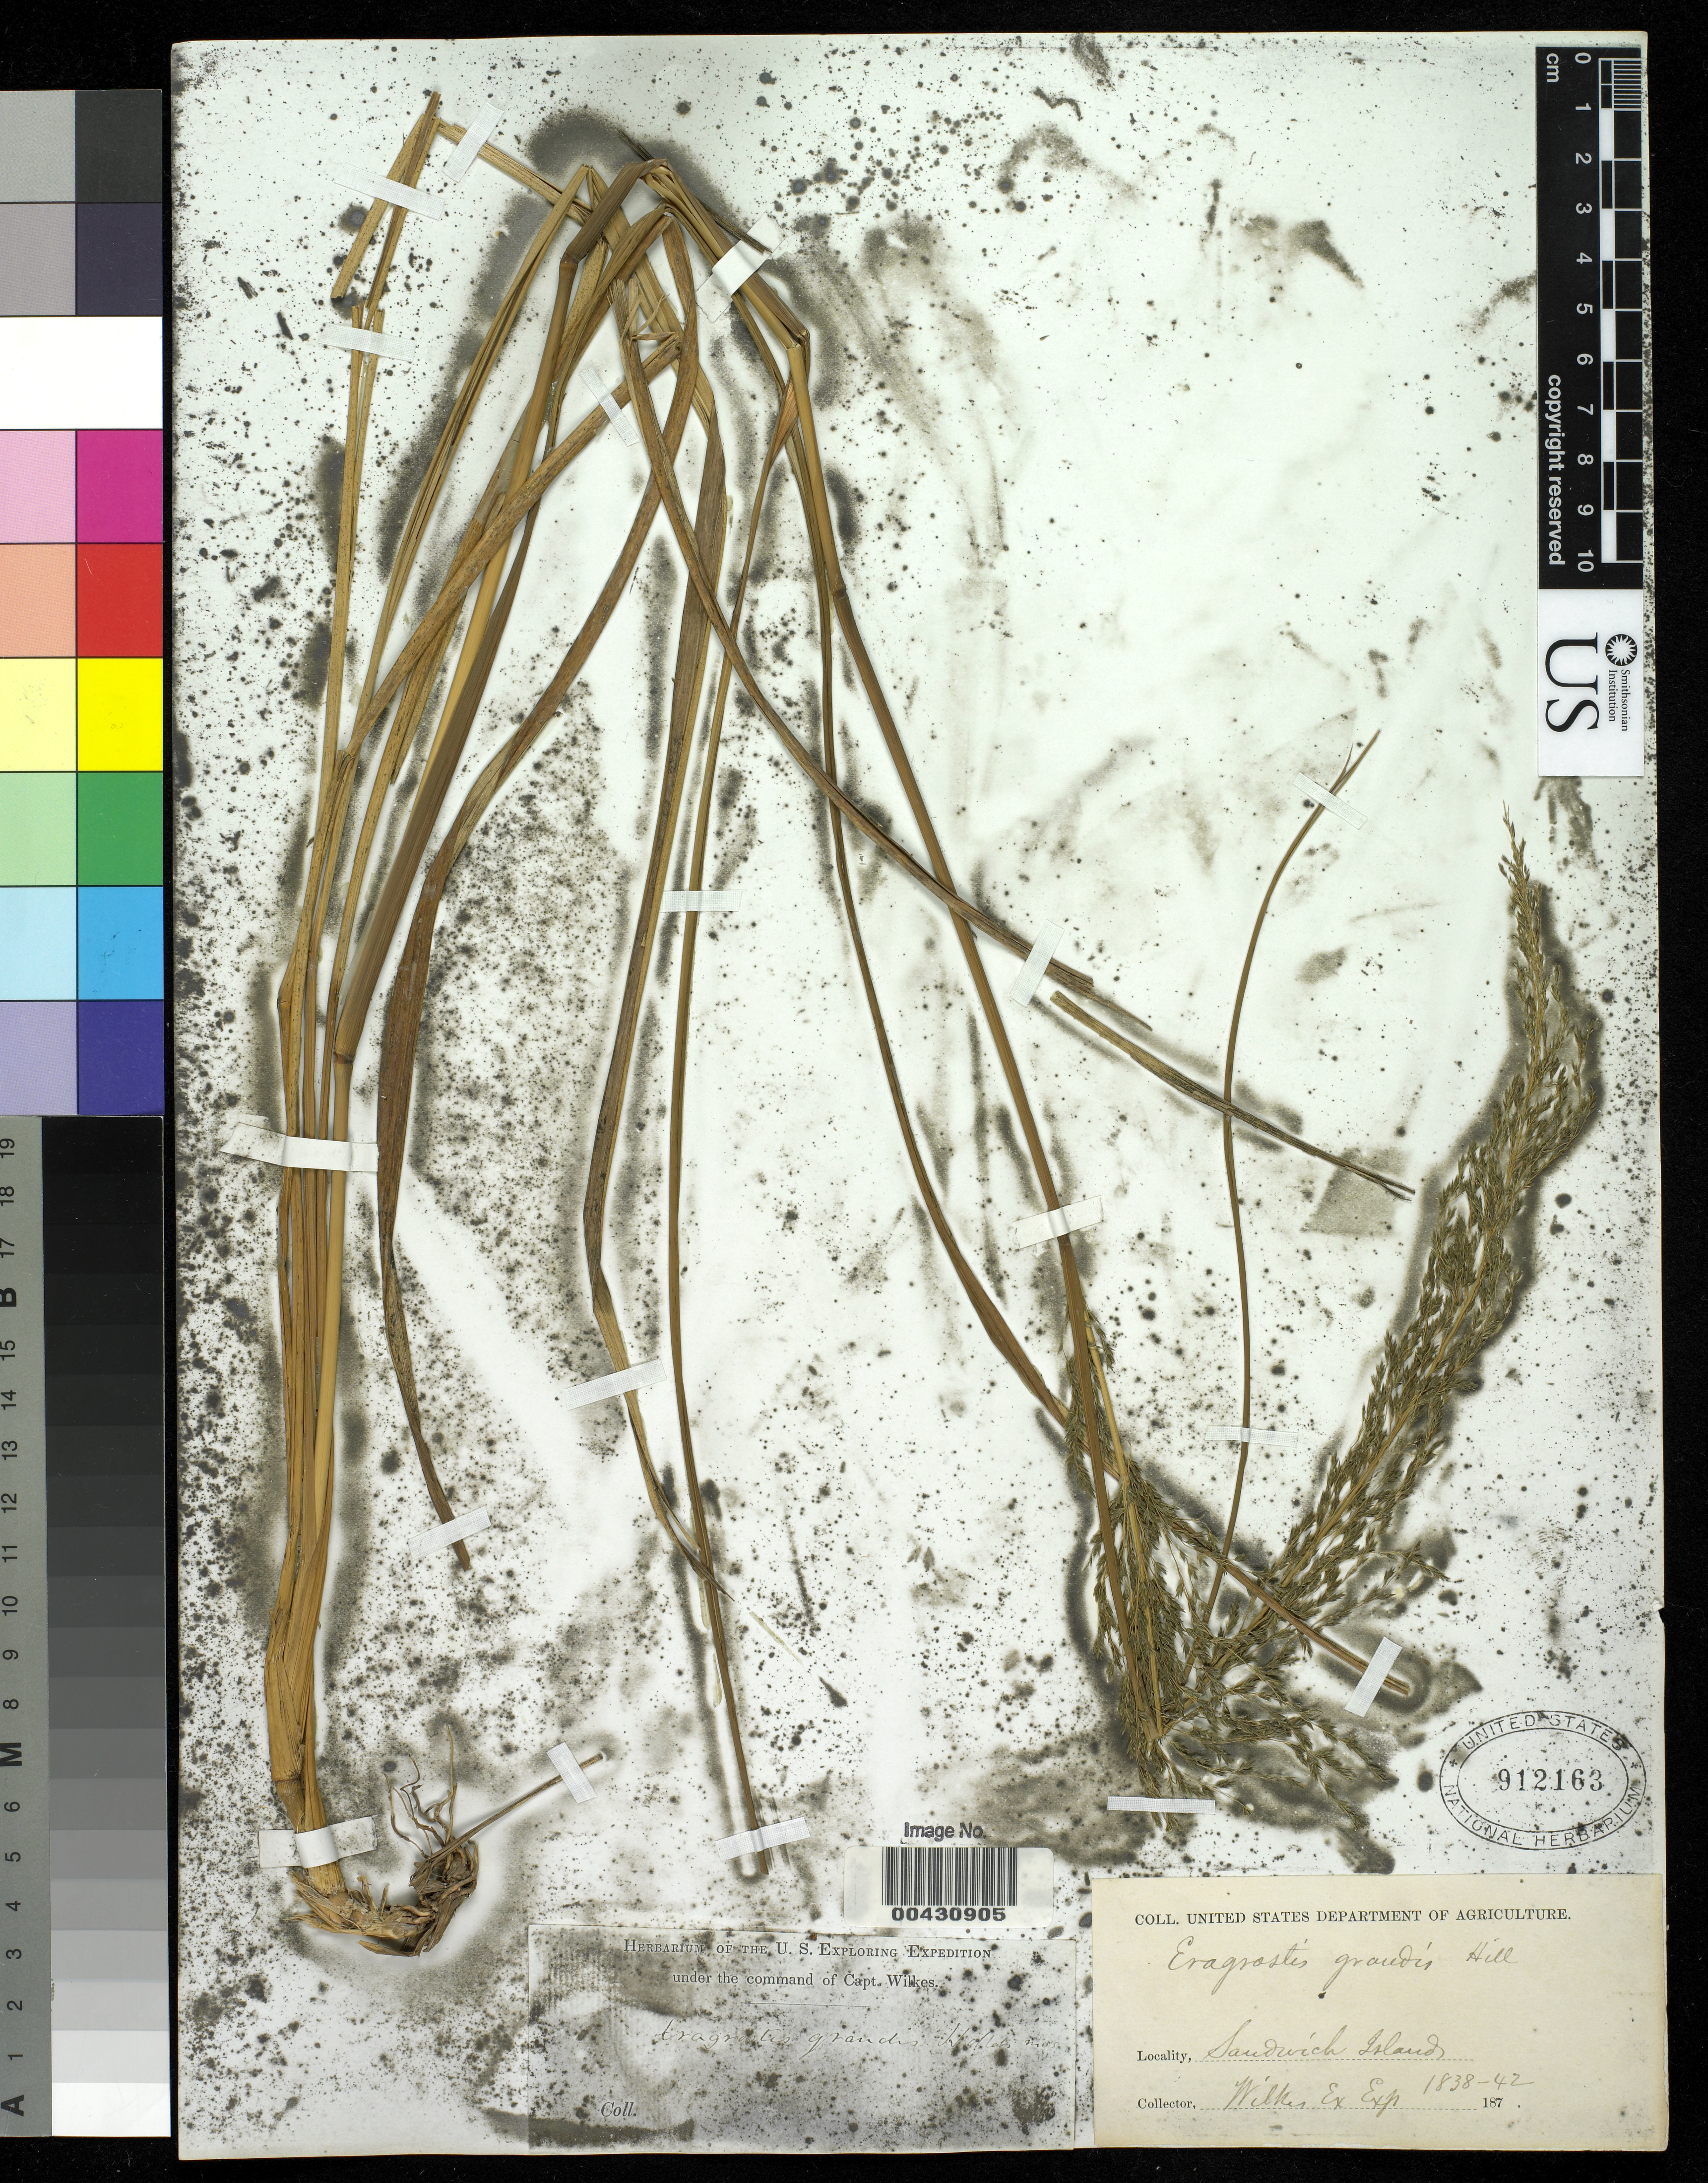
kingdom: Plantae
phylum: Tracheophyta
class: Liliopsida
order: Poales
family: Poaceae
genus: Eragrostis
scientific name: Eragrostis grandis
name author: Hillebr.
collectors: Wilkes Explor. Exped.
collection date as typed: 1838 to -- --- 1842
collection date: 1838/1842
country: United States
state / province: Hawaii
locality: Sandwich Islands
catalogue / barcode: US 912163